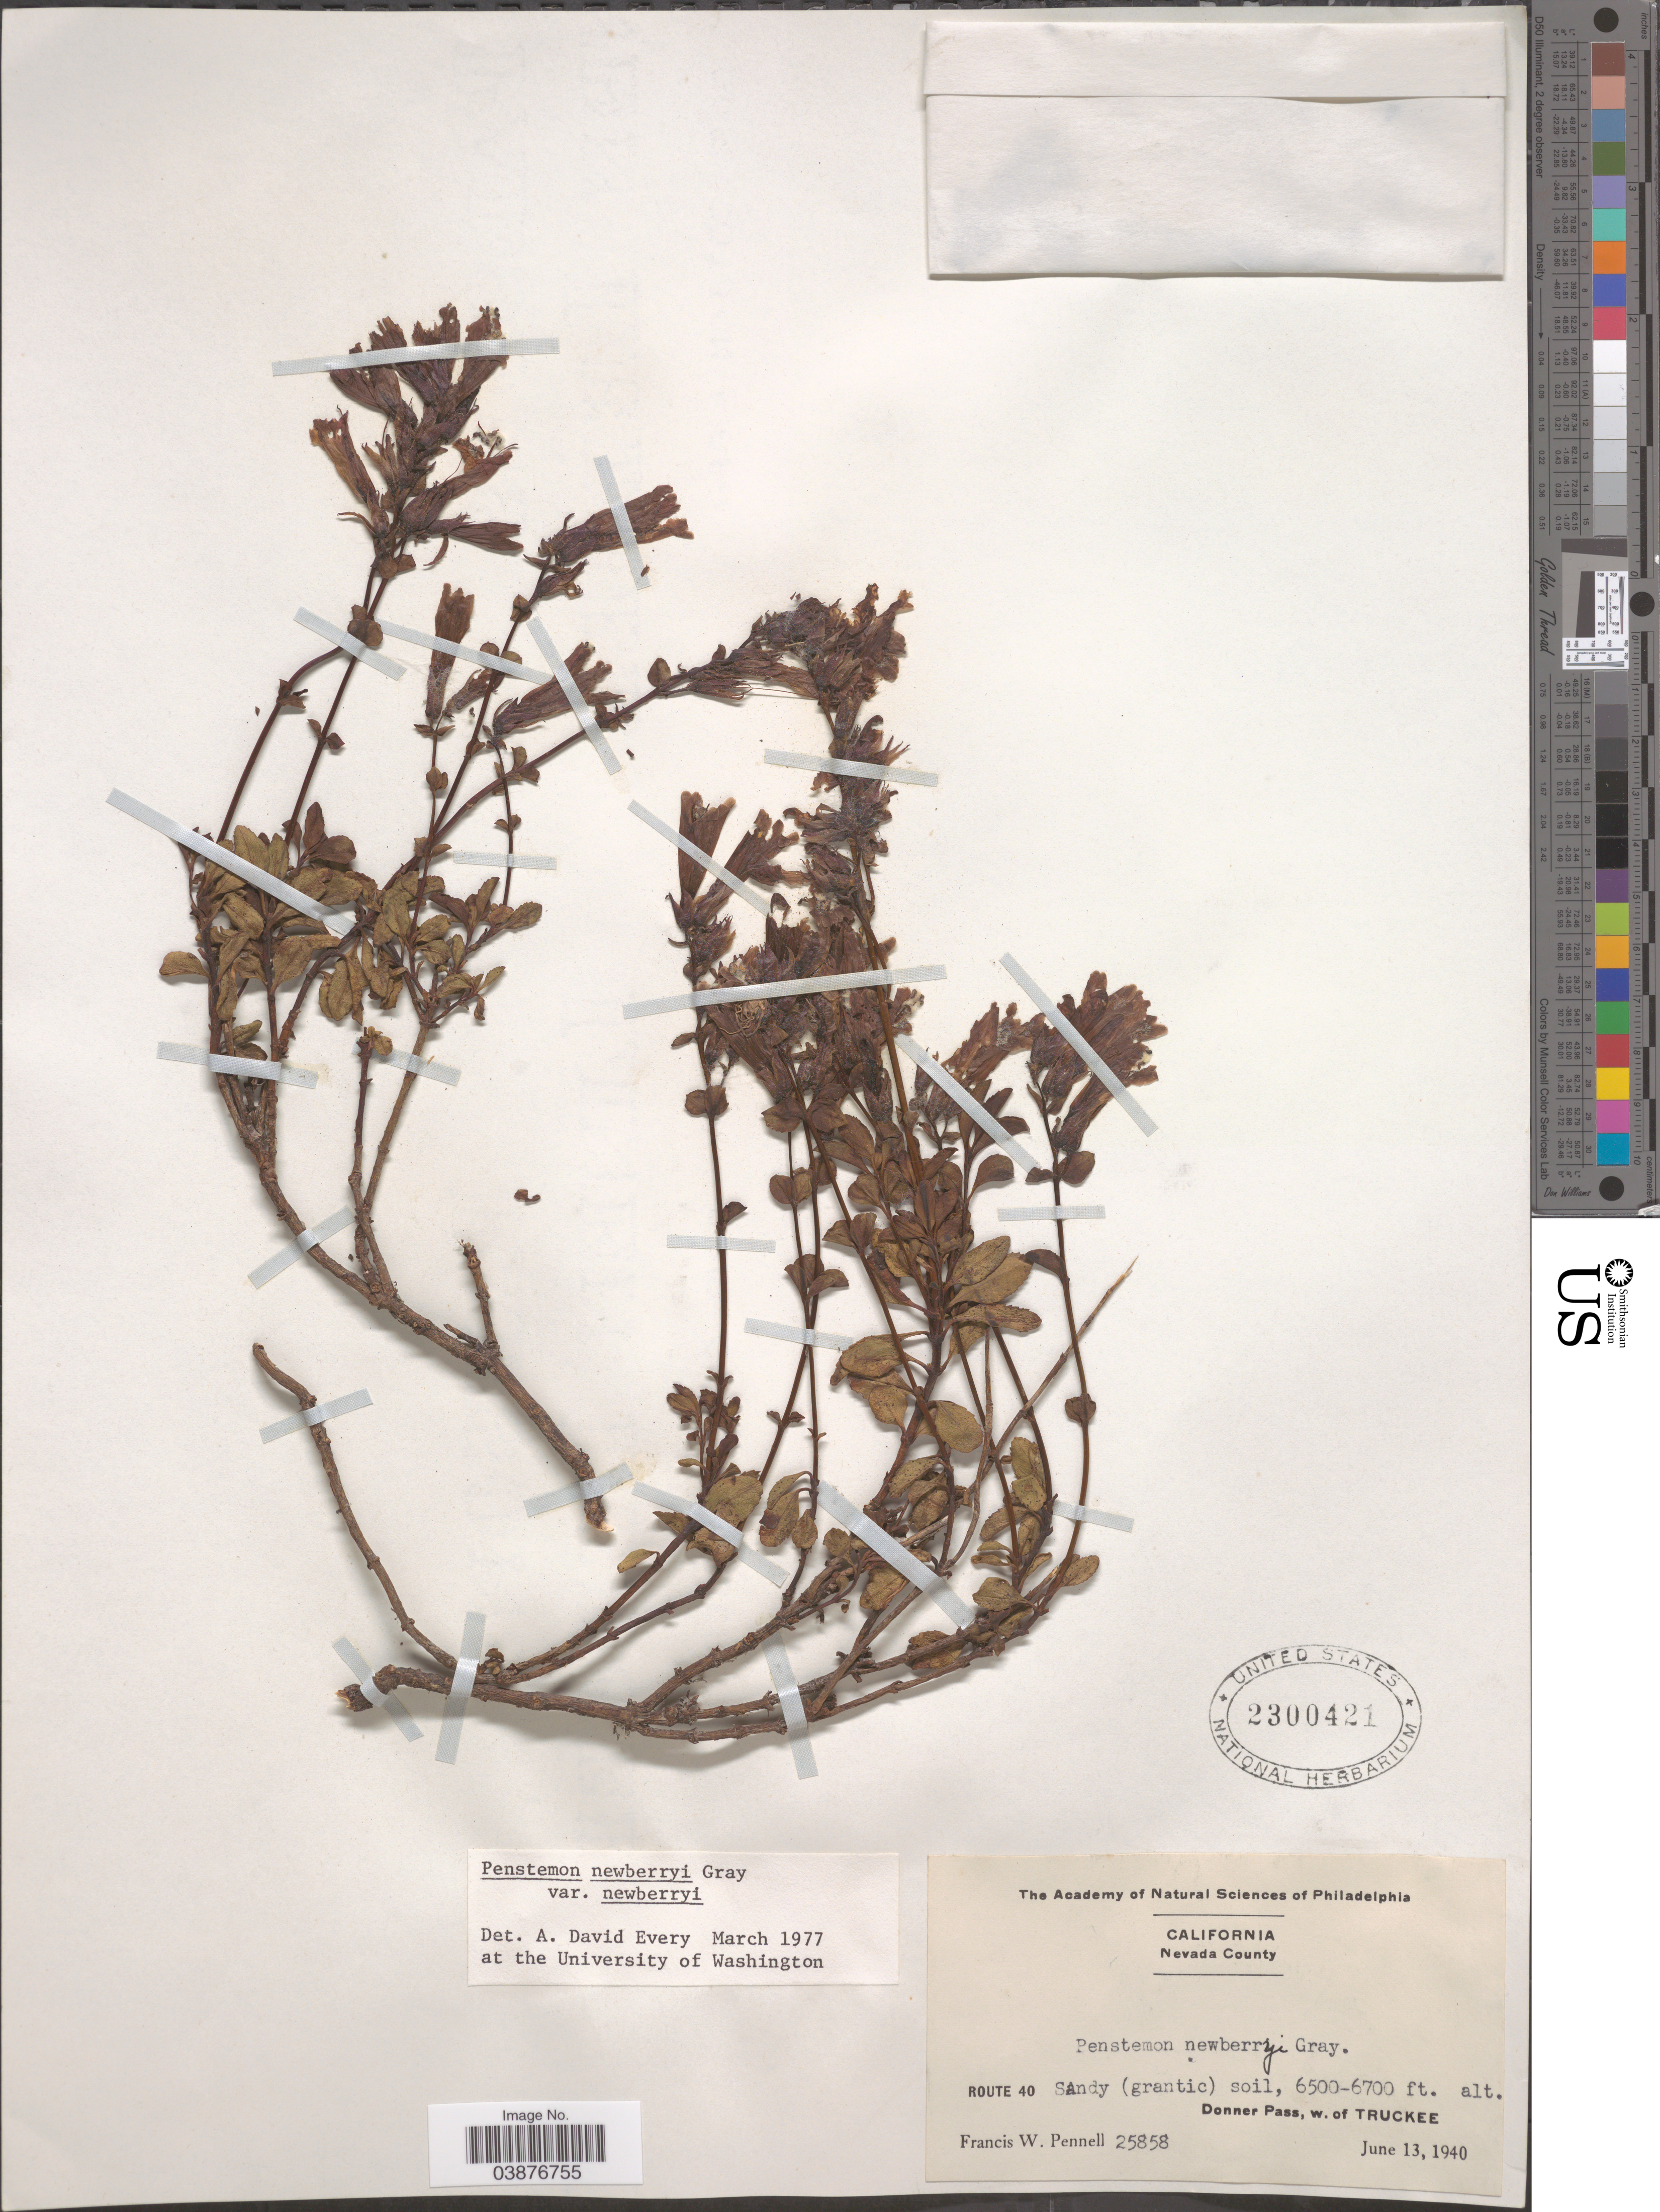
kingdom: Plantae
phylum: Tracheophyta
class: Magnoliopsida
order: Lamiales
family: Plantaginaceae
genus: Penstemon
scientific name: Penstemon newberryi var. newberryi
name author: A. Gray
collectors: F. W. Pennell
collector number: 25858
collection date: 1940-06-13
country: United States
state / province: California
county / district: Nevada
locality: Nevada County. Route 40. Donner Pass, w. of Truckee.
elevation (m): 1981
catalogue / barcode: US 2300421